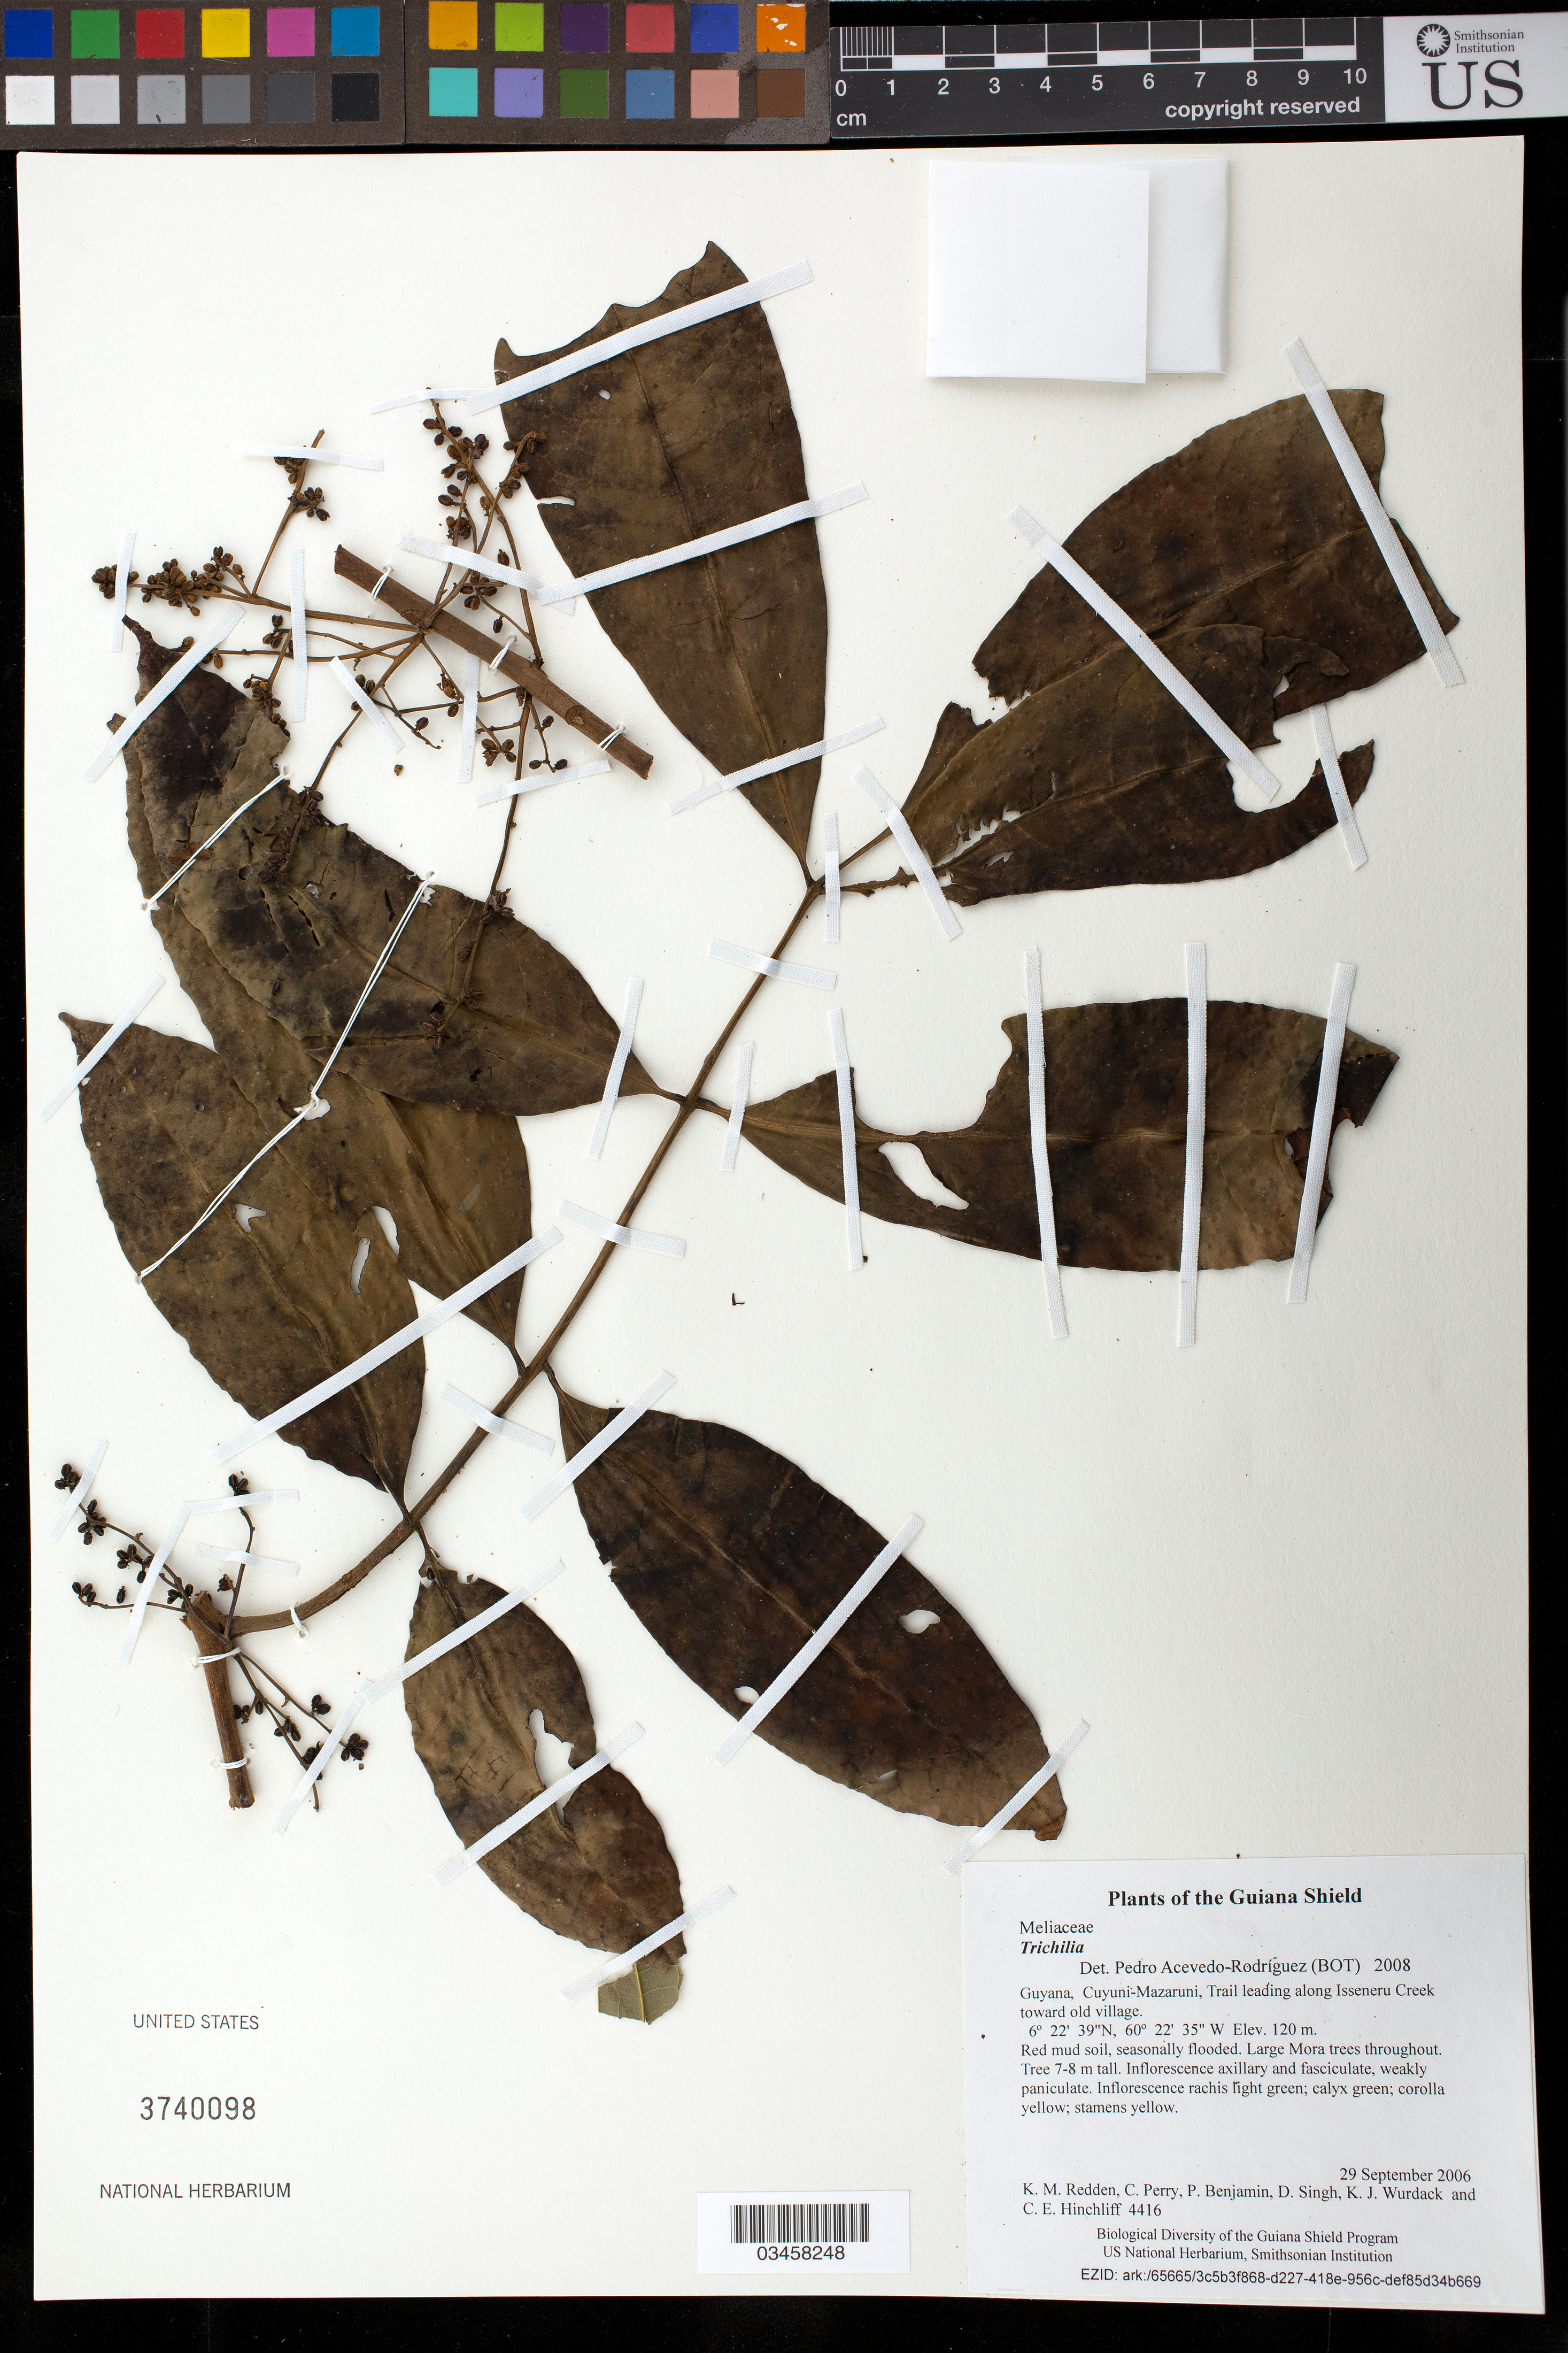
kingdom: Plantae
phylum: Tracheophyta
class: Magnoliopsida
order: Sapindales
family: Meliaceae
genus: Trichilia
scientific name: Trichilia sp.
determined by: Acevedo-Rodríguez, P., (BOT), Smithsonian Institution - National Museum of Natural History (UNITED STATES)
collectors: K. M. Redden, C. Perry, P. Benjamin, D. Singh, K. Wurdack & C. E. Hinchliff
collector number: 4416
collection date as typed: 29 September 2006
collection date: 2006-09-29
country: Guyana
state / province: Cuyuni-Mazaruni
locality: Trail leading along Isseneru Creek toward old village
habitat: Red mud soil, seasonally flooded. Large Mora trees throughout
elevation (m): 120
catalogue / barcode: US 3740098